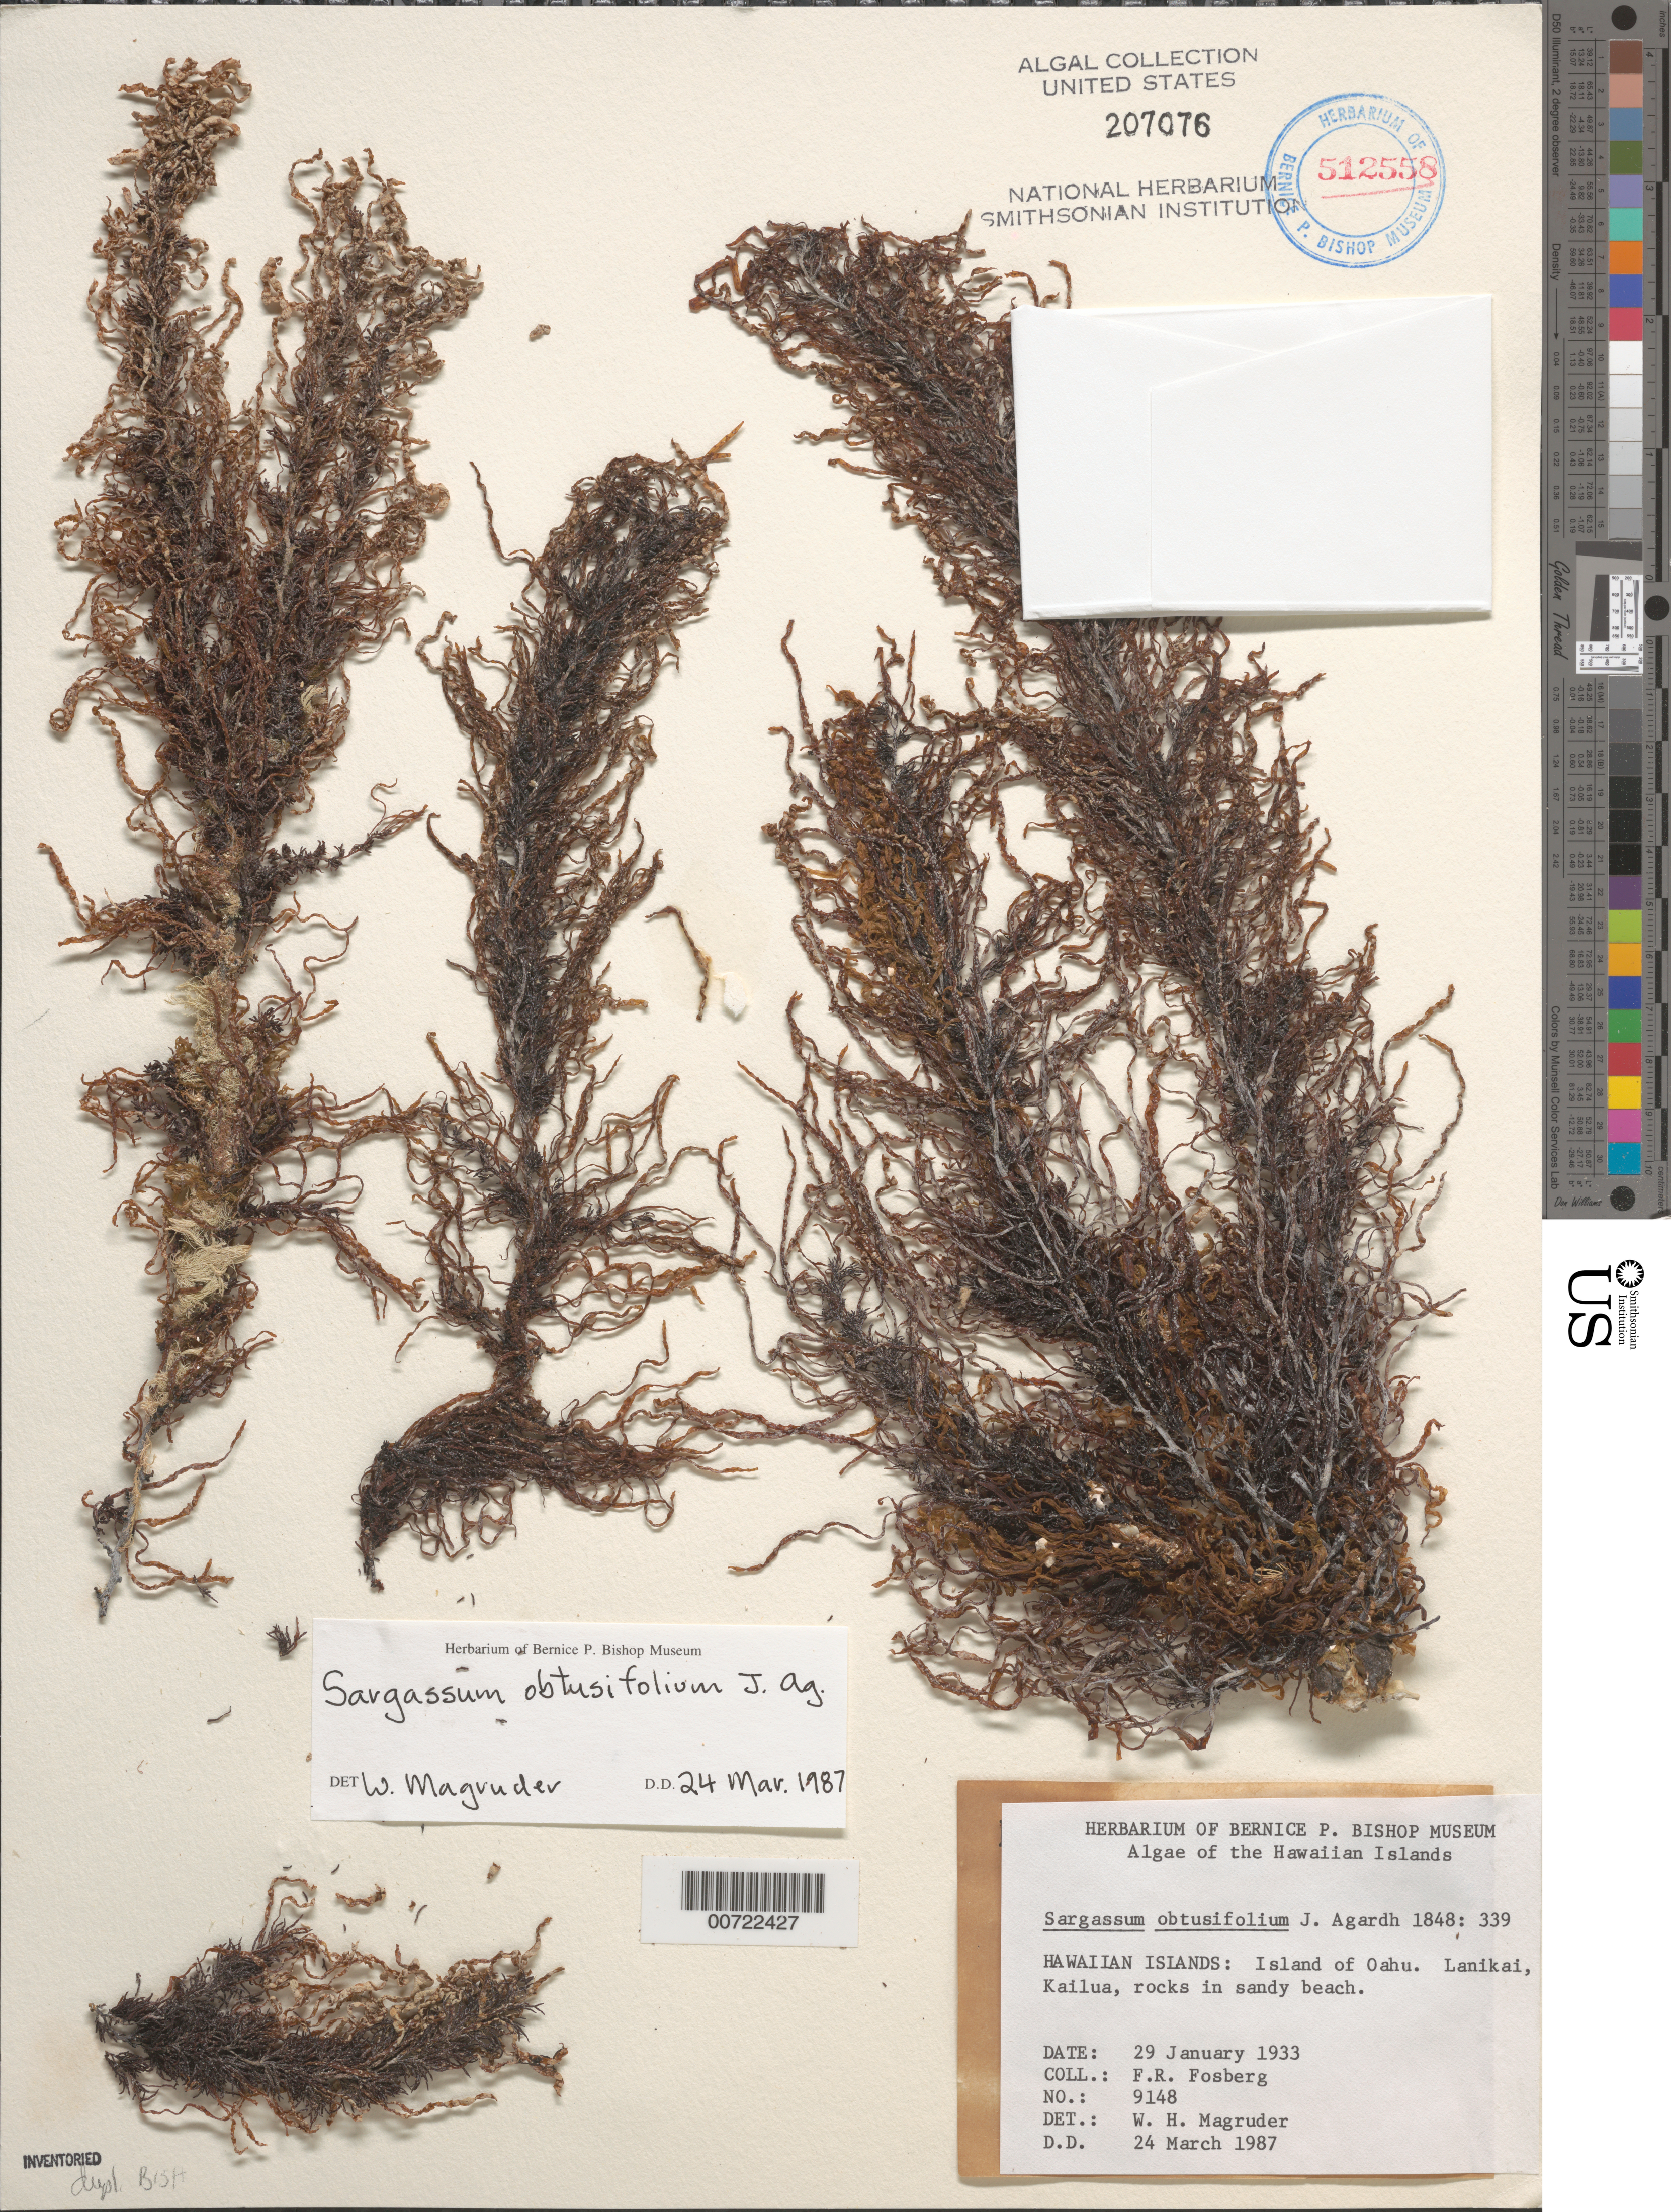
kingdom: Chromista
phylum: Ochrophyta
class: Phaeophyceae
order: Fucales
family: Sargassaceae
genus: Sargassum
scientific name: Sargassum obtusifolium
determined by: Magruder, W. H.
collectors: F. R. Fosberg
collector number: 9148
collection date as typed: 29 Jan 1933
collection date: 1933-01-29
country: United States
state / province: Hawaii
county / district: Honolulu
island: Oahu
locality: Lanikai, Kailua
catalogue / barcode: US 207076